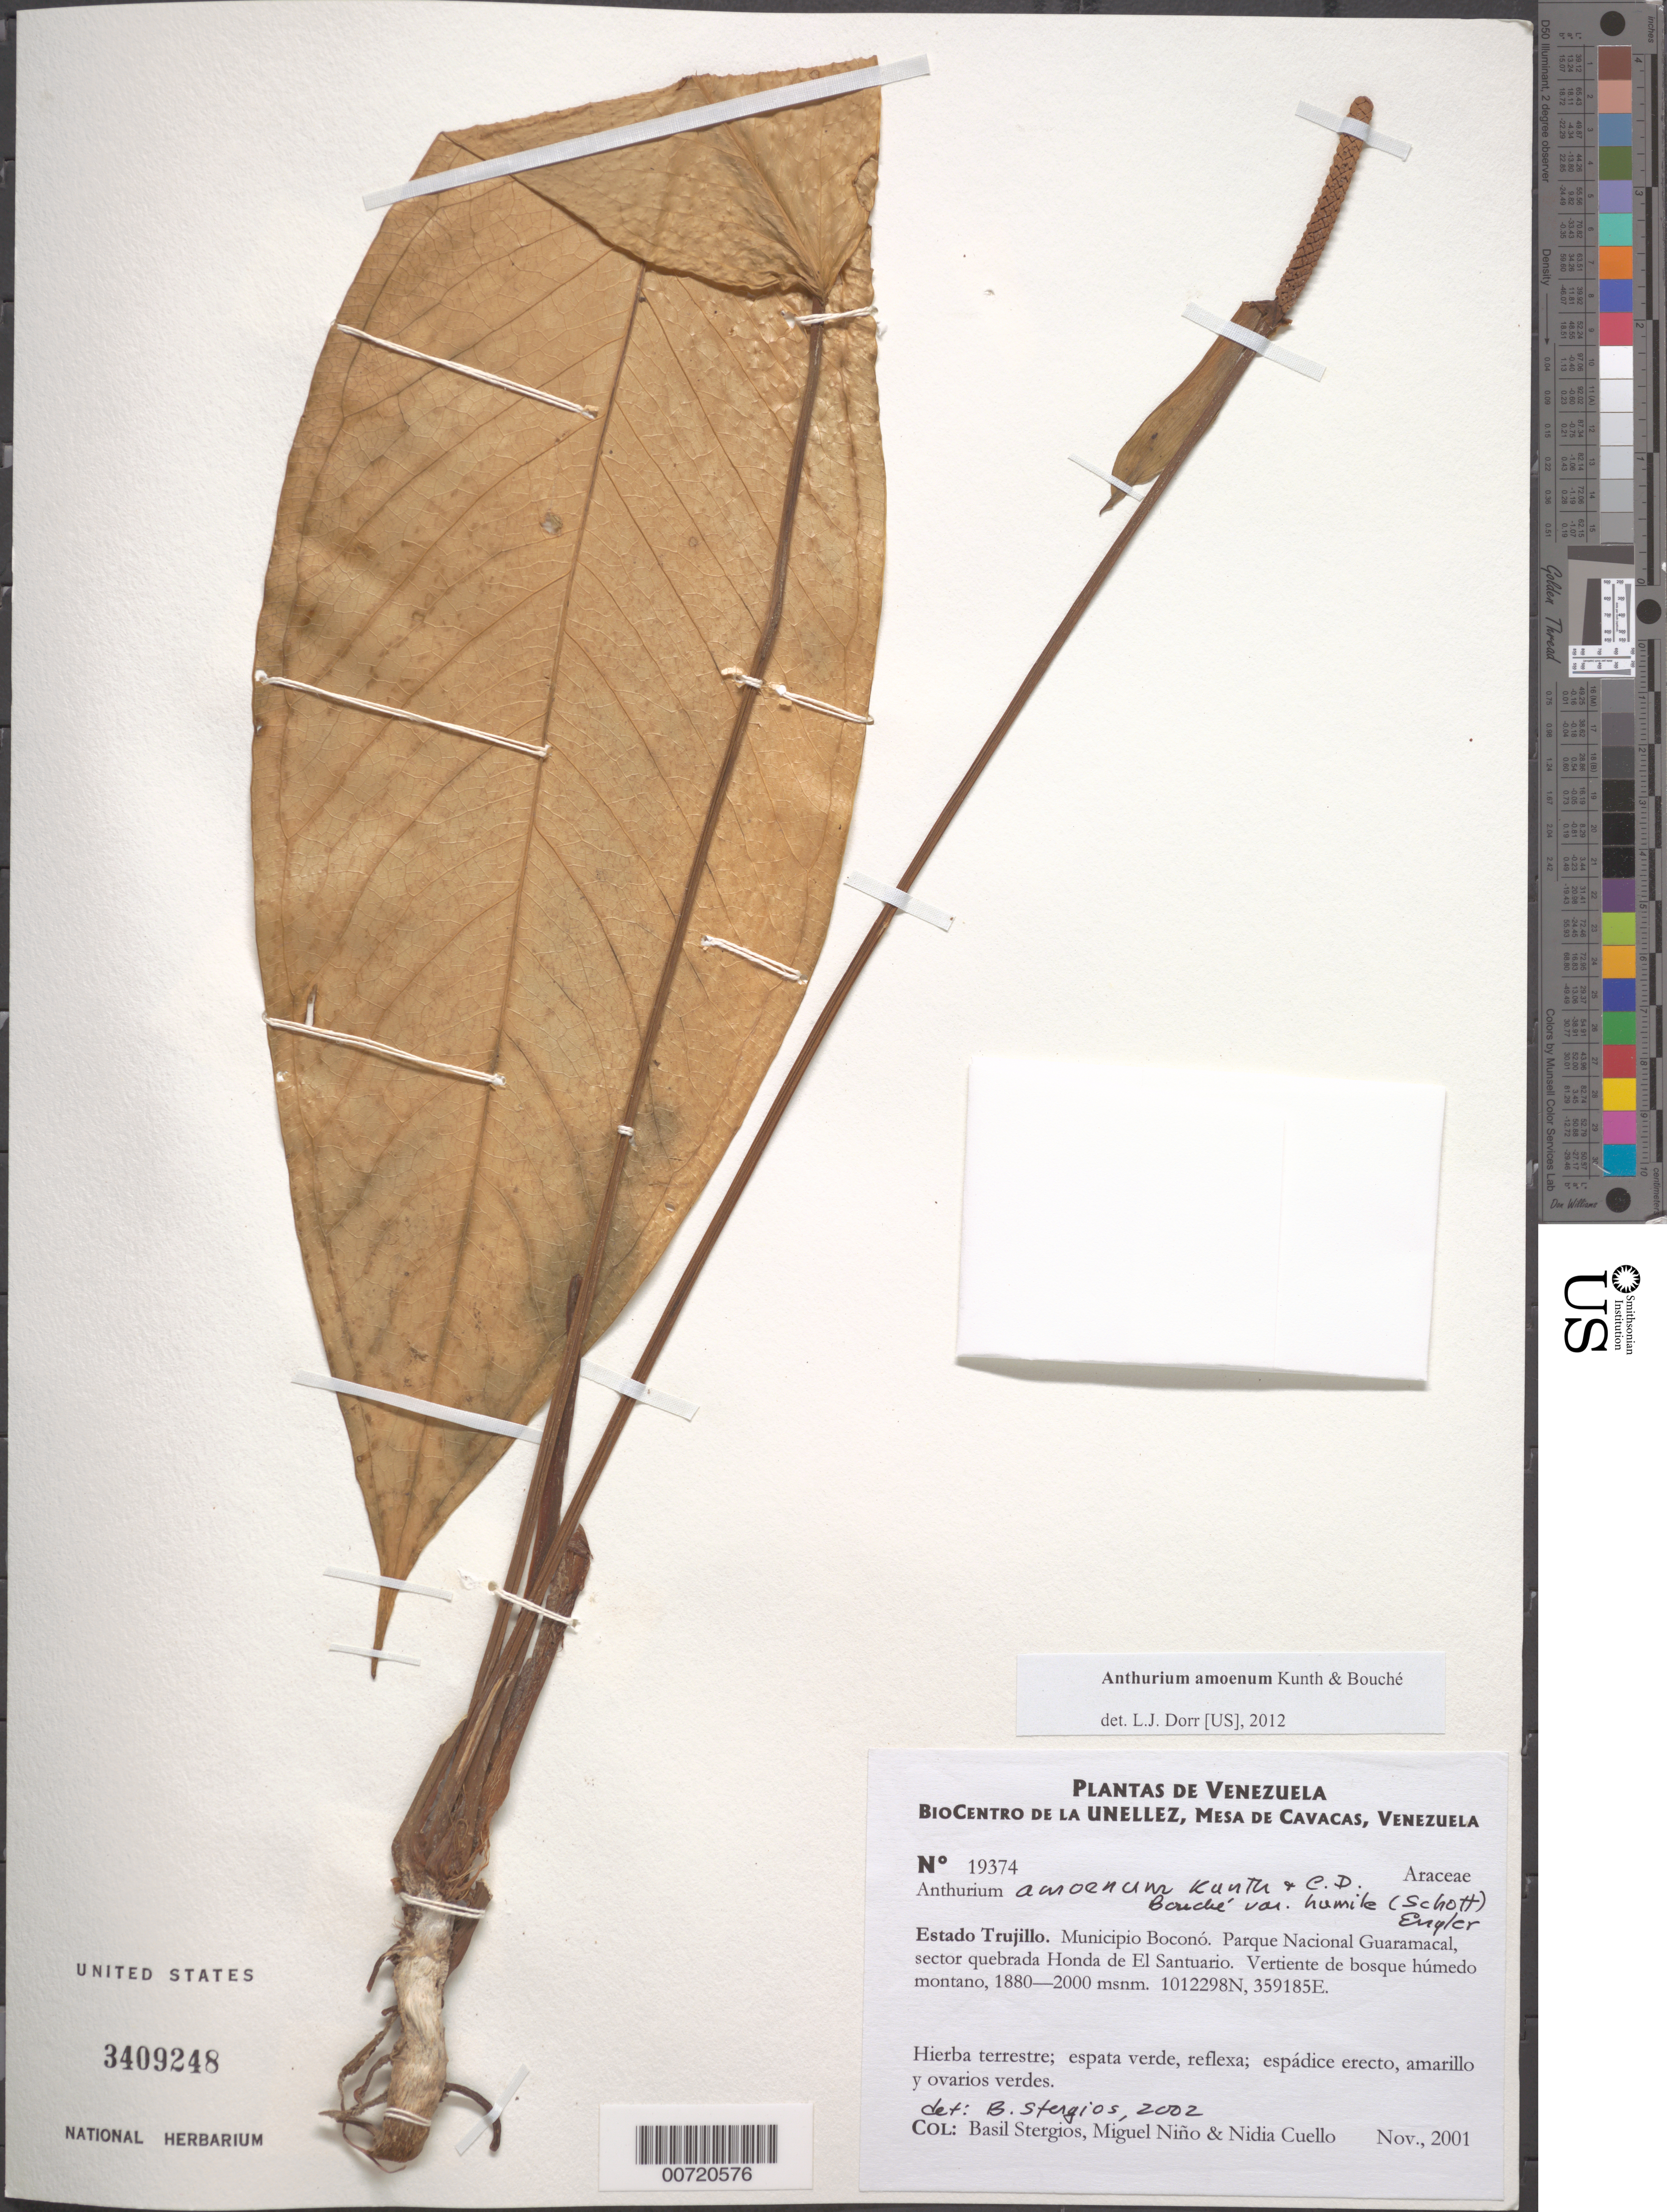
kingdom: Plantae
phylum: Tracheophyta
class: Liliopsida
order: Alismatales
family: Araceae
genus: Anthurium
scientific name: Anthurium amoenum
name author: Kunth & C.D. Bouché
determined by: Dorr, L. J., (BOT), Smithsonian Institution - National Museum of Natural History (UNITED STATES)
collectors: B. G. Stergios, S. M. Niño & N. L. Cuello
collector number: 19374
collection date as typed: Nov 2001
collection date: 2001-11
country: Venezuela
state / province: Trujillo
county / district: Boconó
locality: Parque Nacional Guaramacal. Sector quebrada Honda de El Santuario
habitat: Vertiente de bosque húmedo montano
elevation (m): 1880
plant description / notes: PORT, US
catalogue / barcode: US 3409248